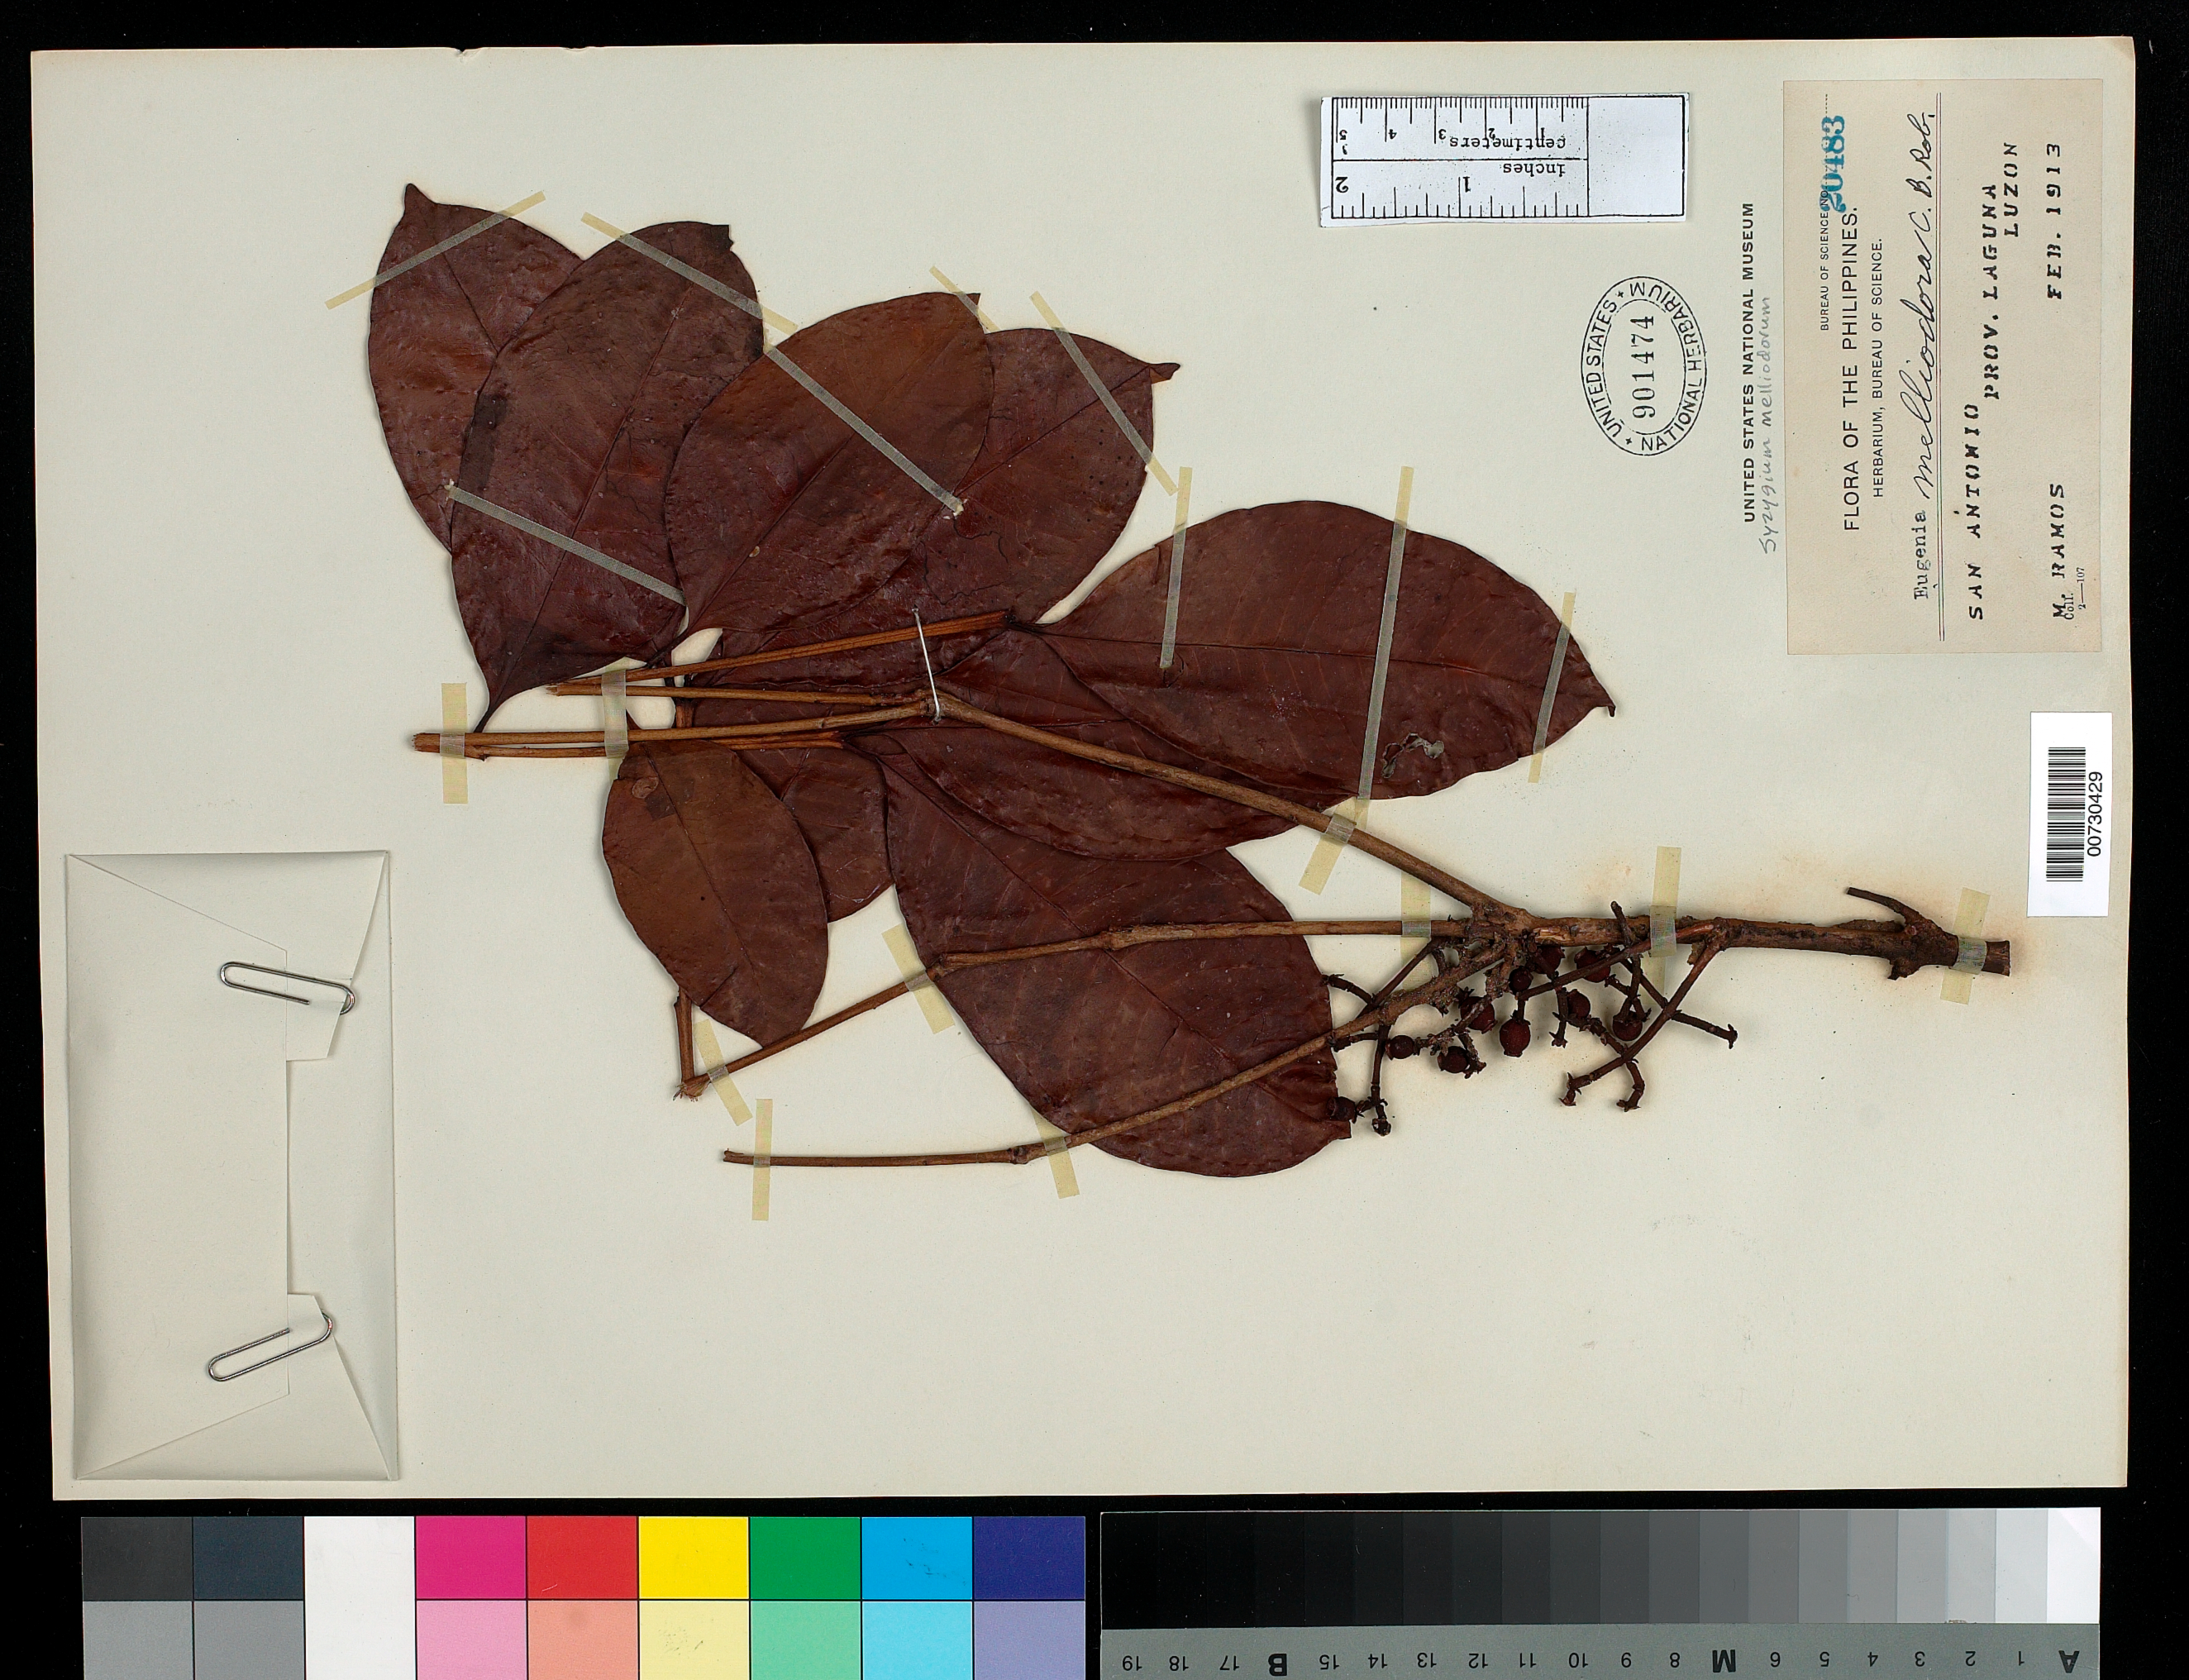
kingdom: Plantae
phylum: Tracheophyta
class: Magnoliopsida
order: Myrtales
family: Myrtaceae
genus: Syzygium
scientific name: Syzygium melliodorum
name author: (C.B. Rob.) Merr.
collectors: M. Ramos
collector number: Bur. Sci. 20483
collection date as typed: Feb 1913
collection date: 1913-02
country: Philippines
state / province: Calabarzon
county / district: Laguna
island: Luzon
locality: San Antonio.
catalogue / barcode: US 901474